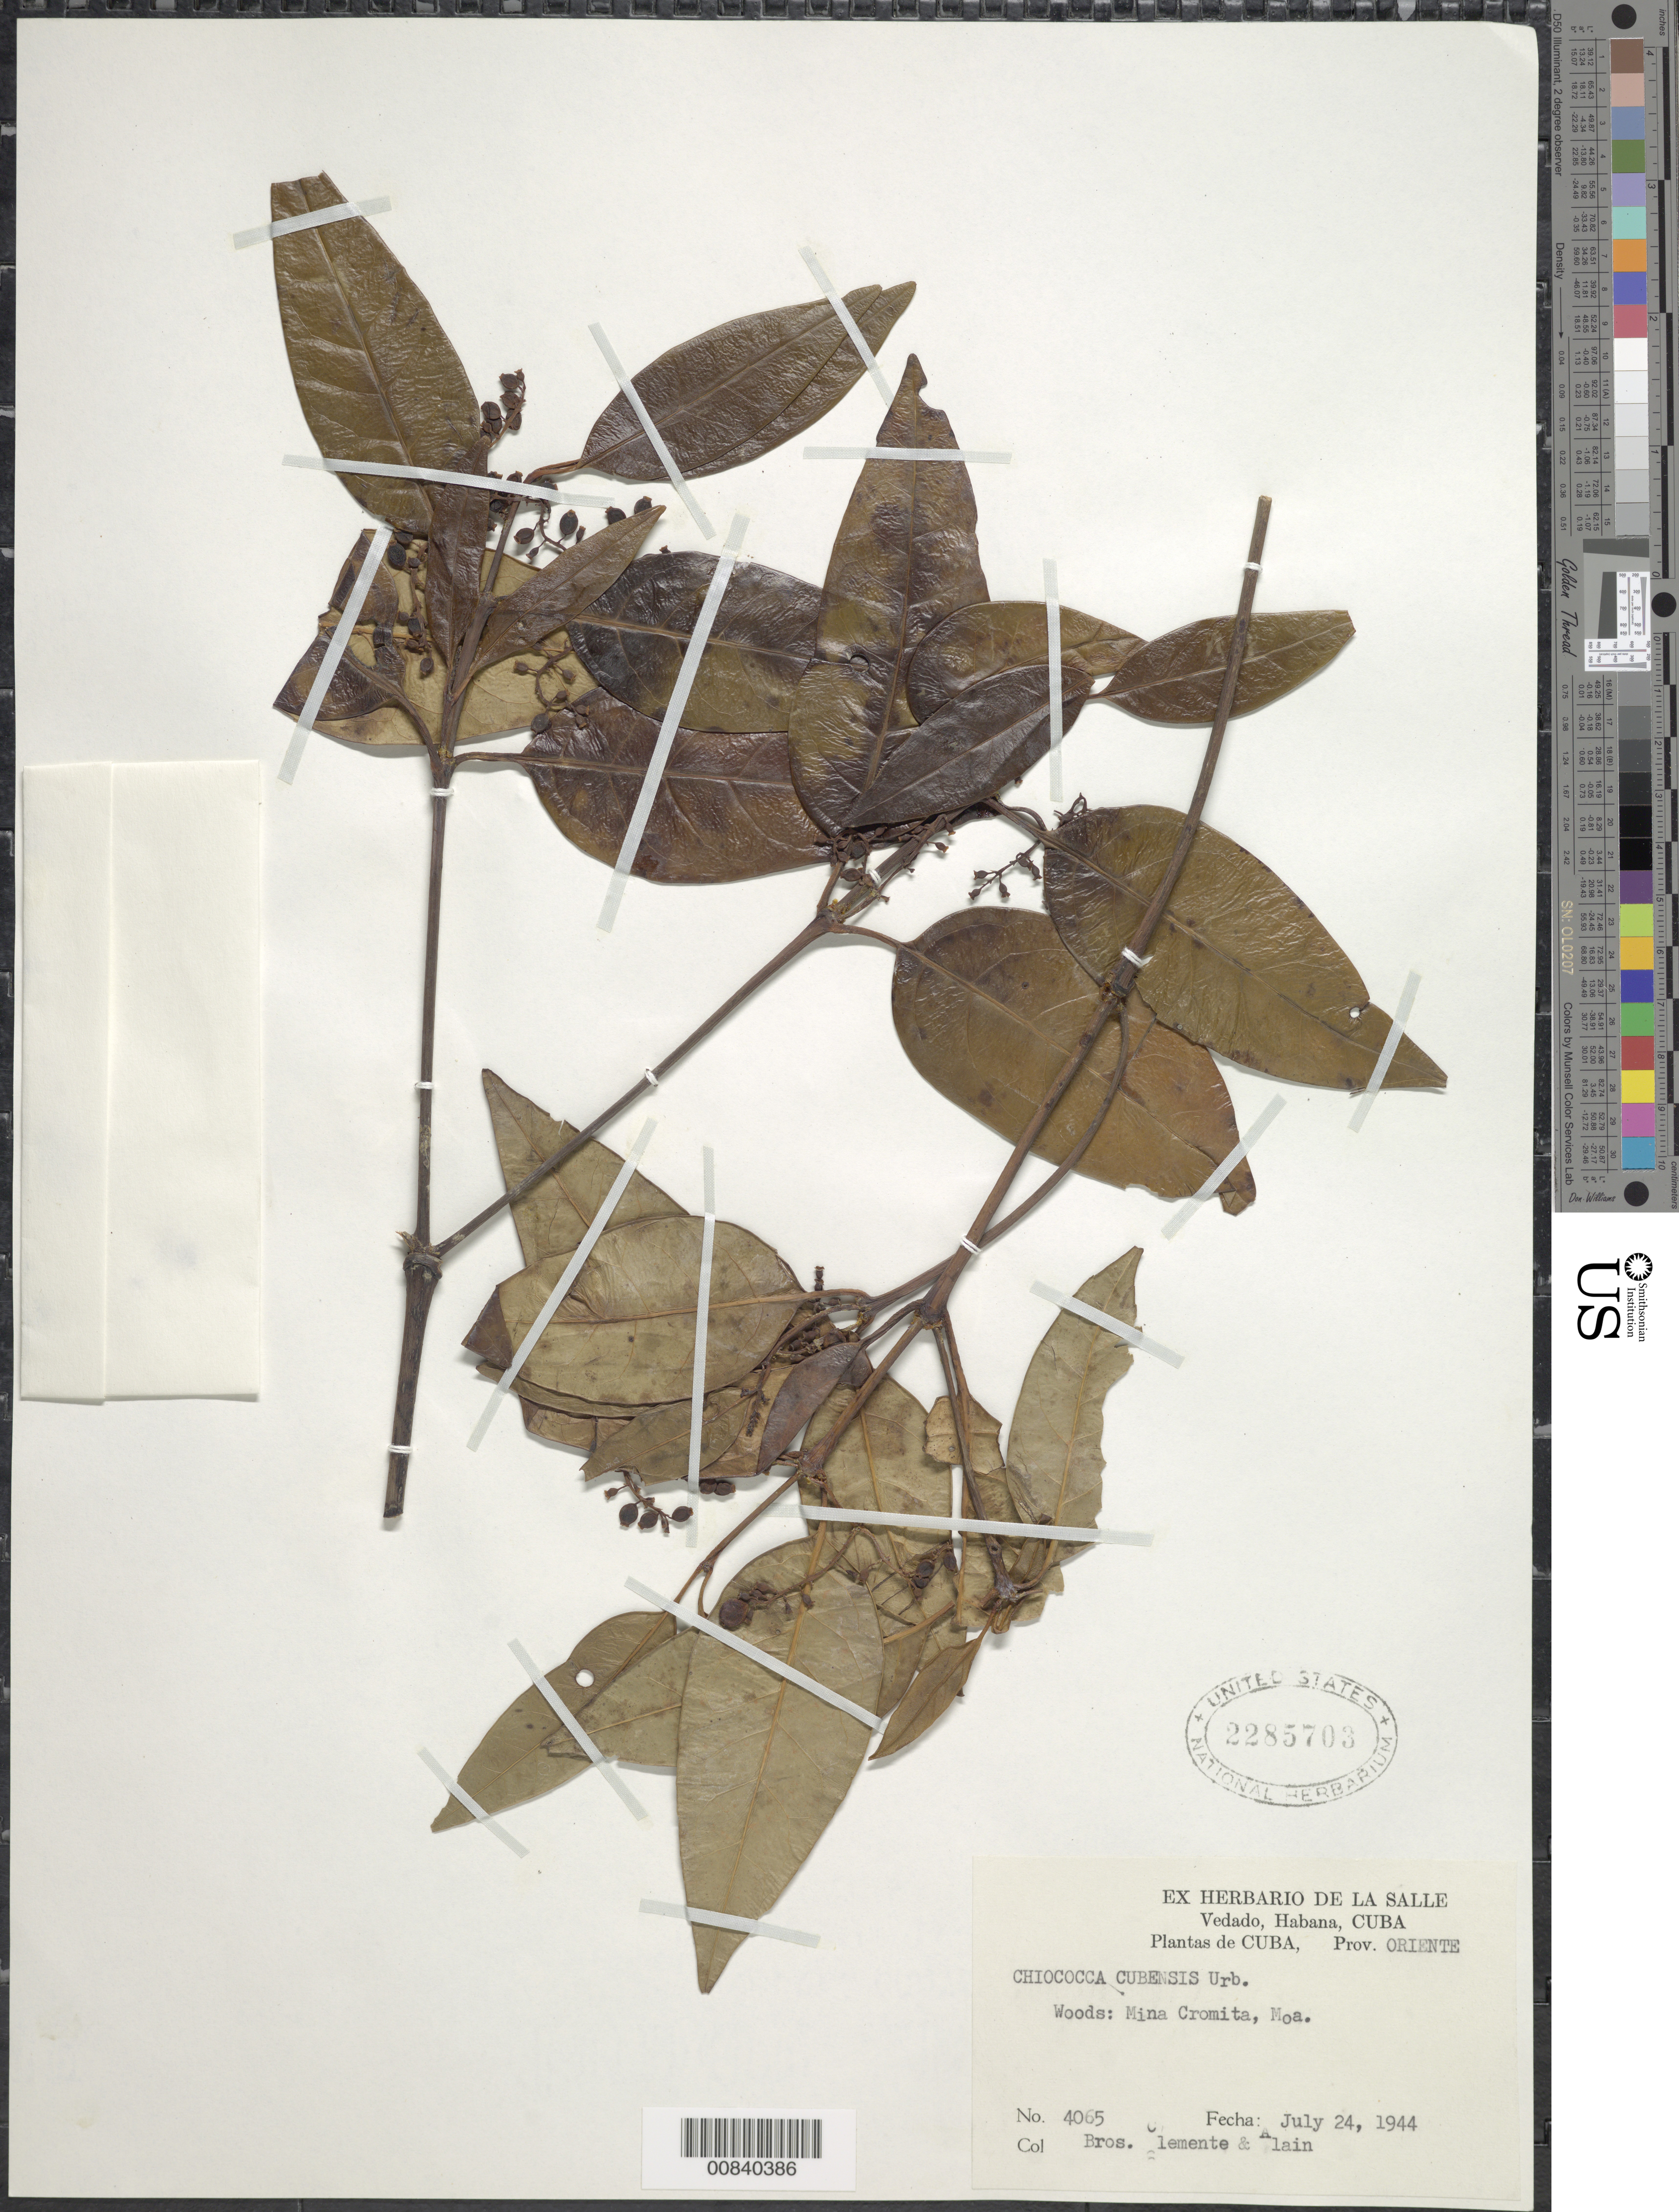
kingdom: Plantae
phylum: Tracheophyta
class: Magnoliopsida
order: Gentianales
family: Rubiaceae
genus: Chiococca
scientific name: Chiococca cubensis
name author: Urb.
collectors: Bro. Clemente & A. H. Liogier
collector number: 4065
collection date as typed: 24 Jul 1944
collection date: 1944-07-24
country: Cuba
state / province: Oriente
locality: Mina Cromita, Moa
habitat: Woods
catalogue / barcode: US 2285703